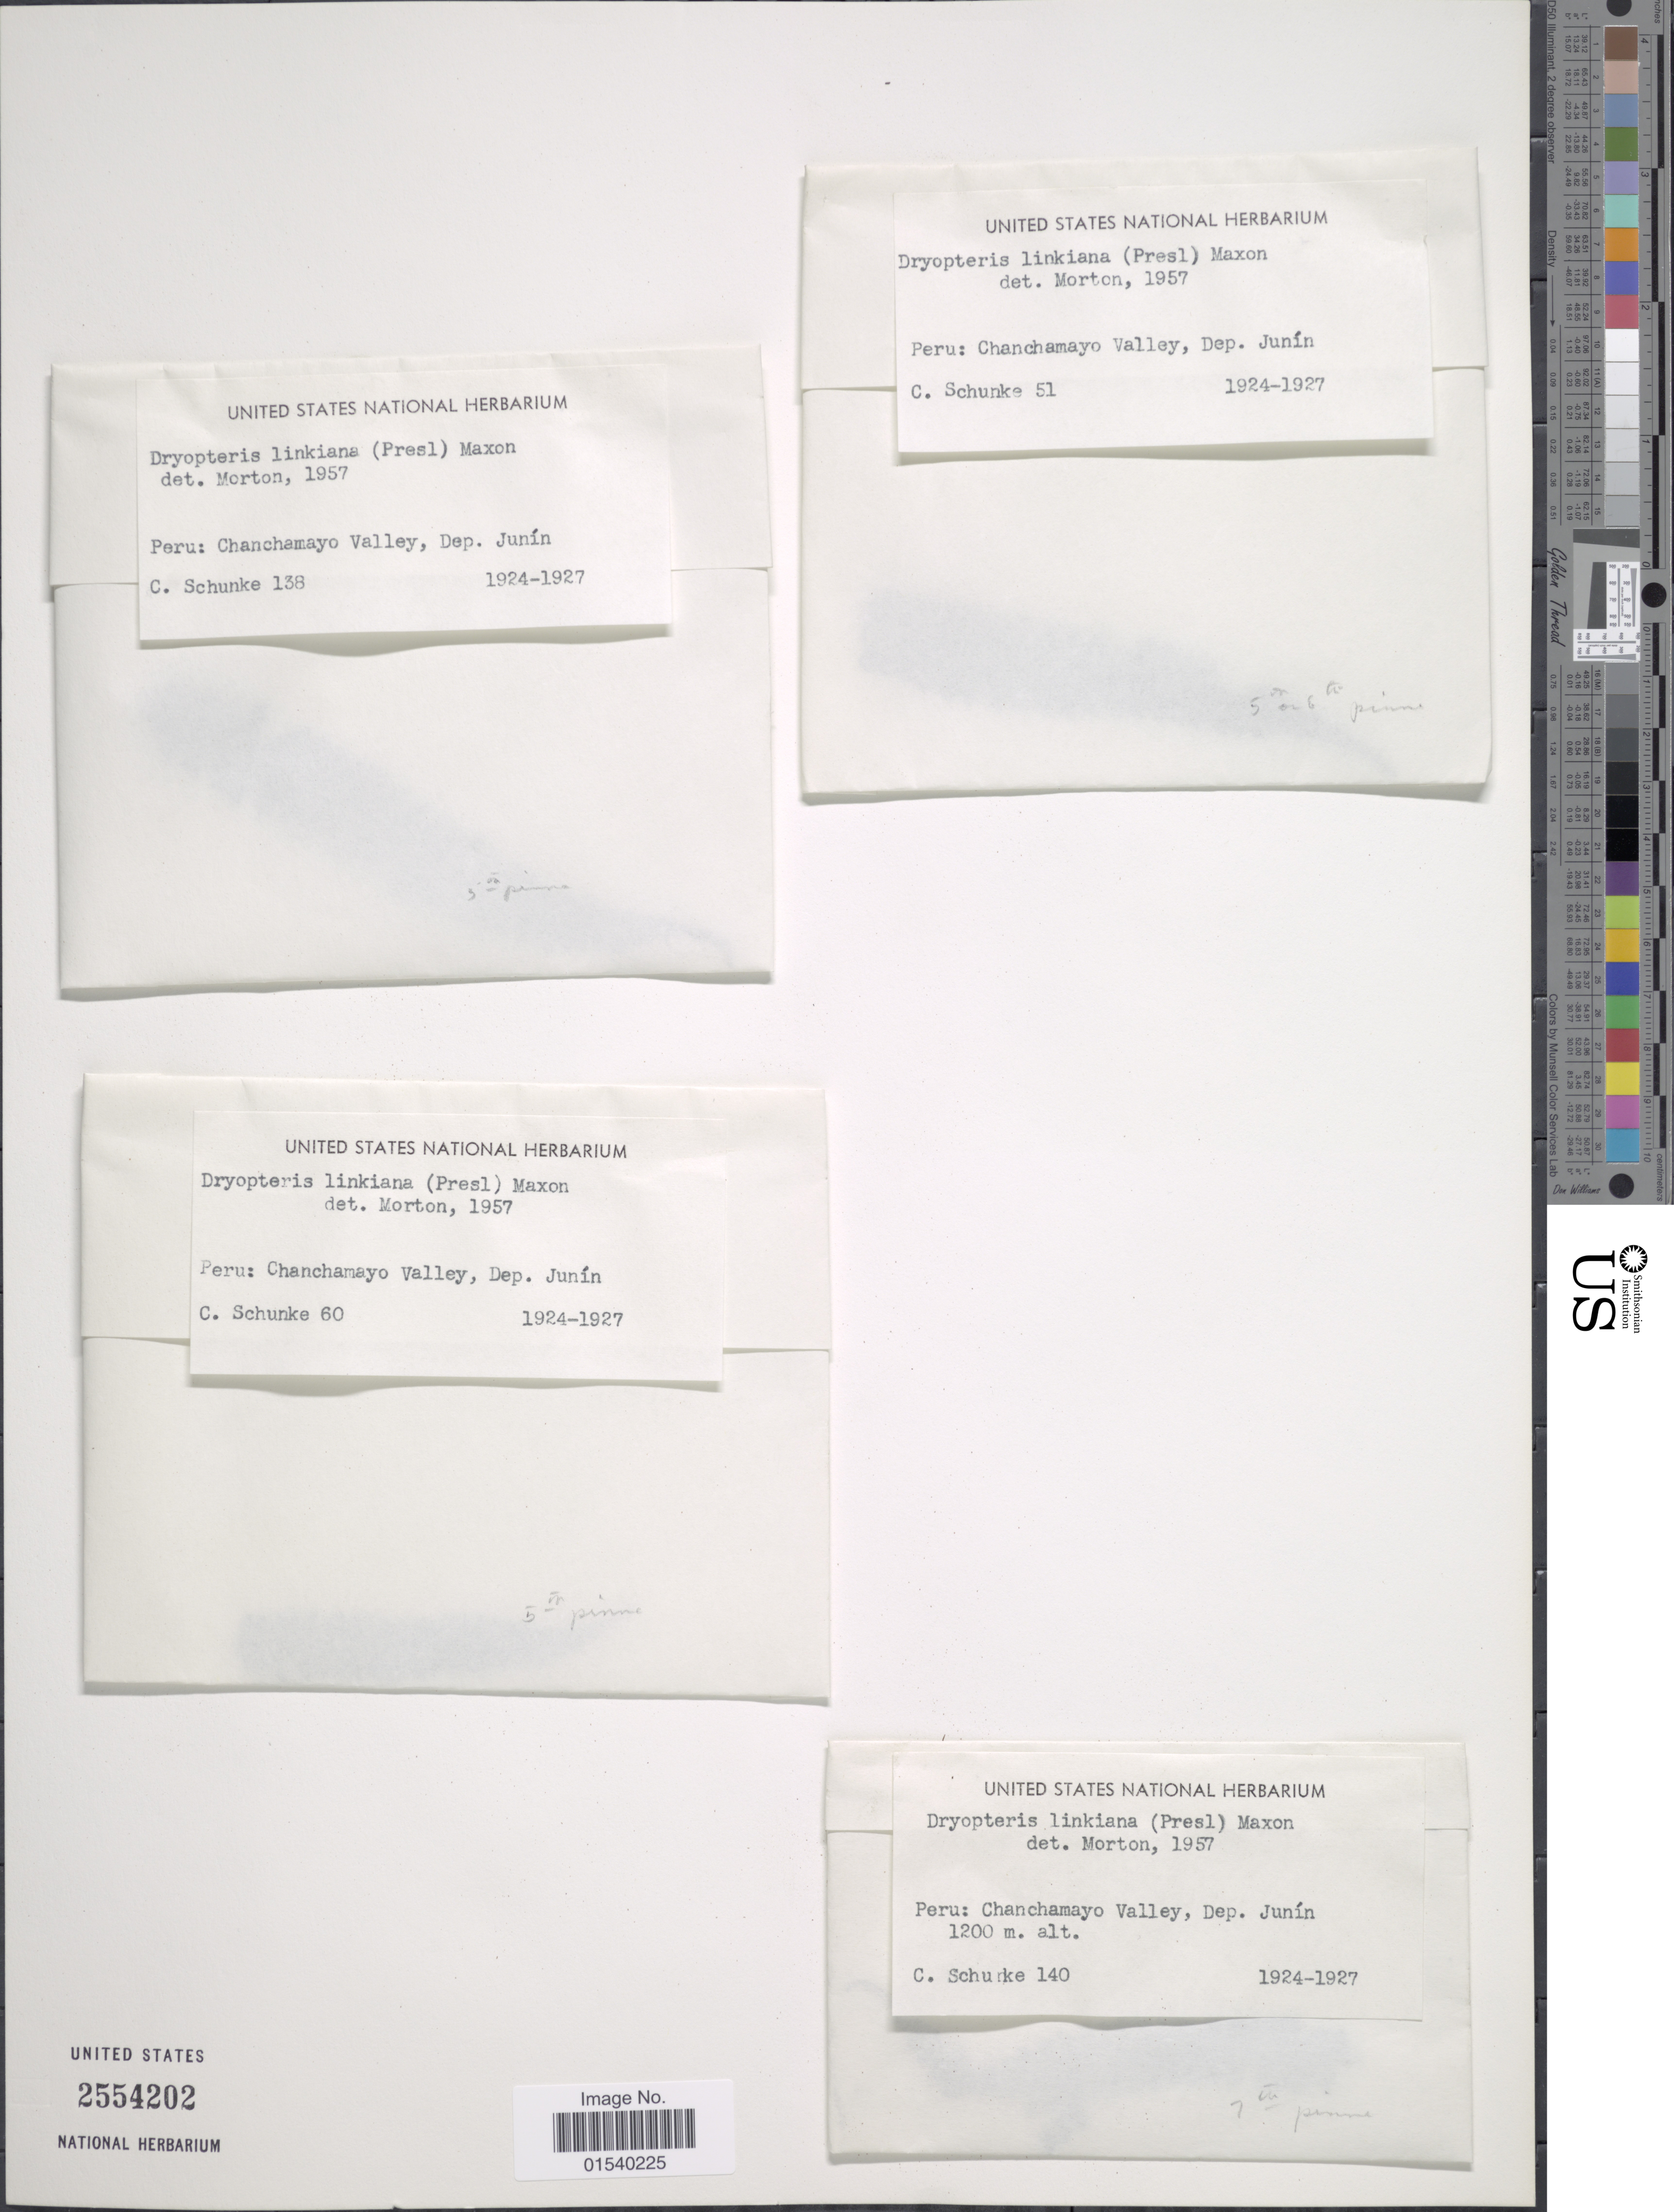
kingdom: Plantae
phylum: Tracheophyta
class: Polypodiopsida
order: Polypodiales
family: Thelypteridaceae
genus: Amauropelta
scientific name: Amauropelta linkiana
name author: (C. Presl) Pic. Serm.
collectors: C. Schunke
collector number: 138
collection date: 1924/1927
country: Peru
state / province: Junín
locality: Chanchamayo Valley, Dep. Junín